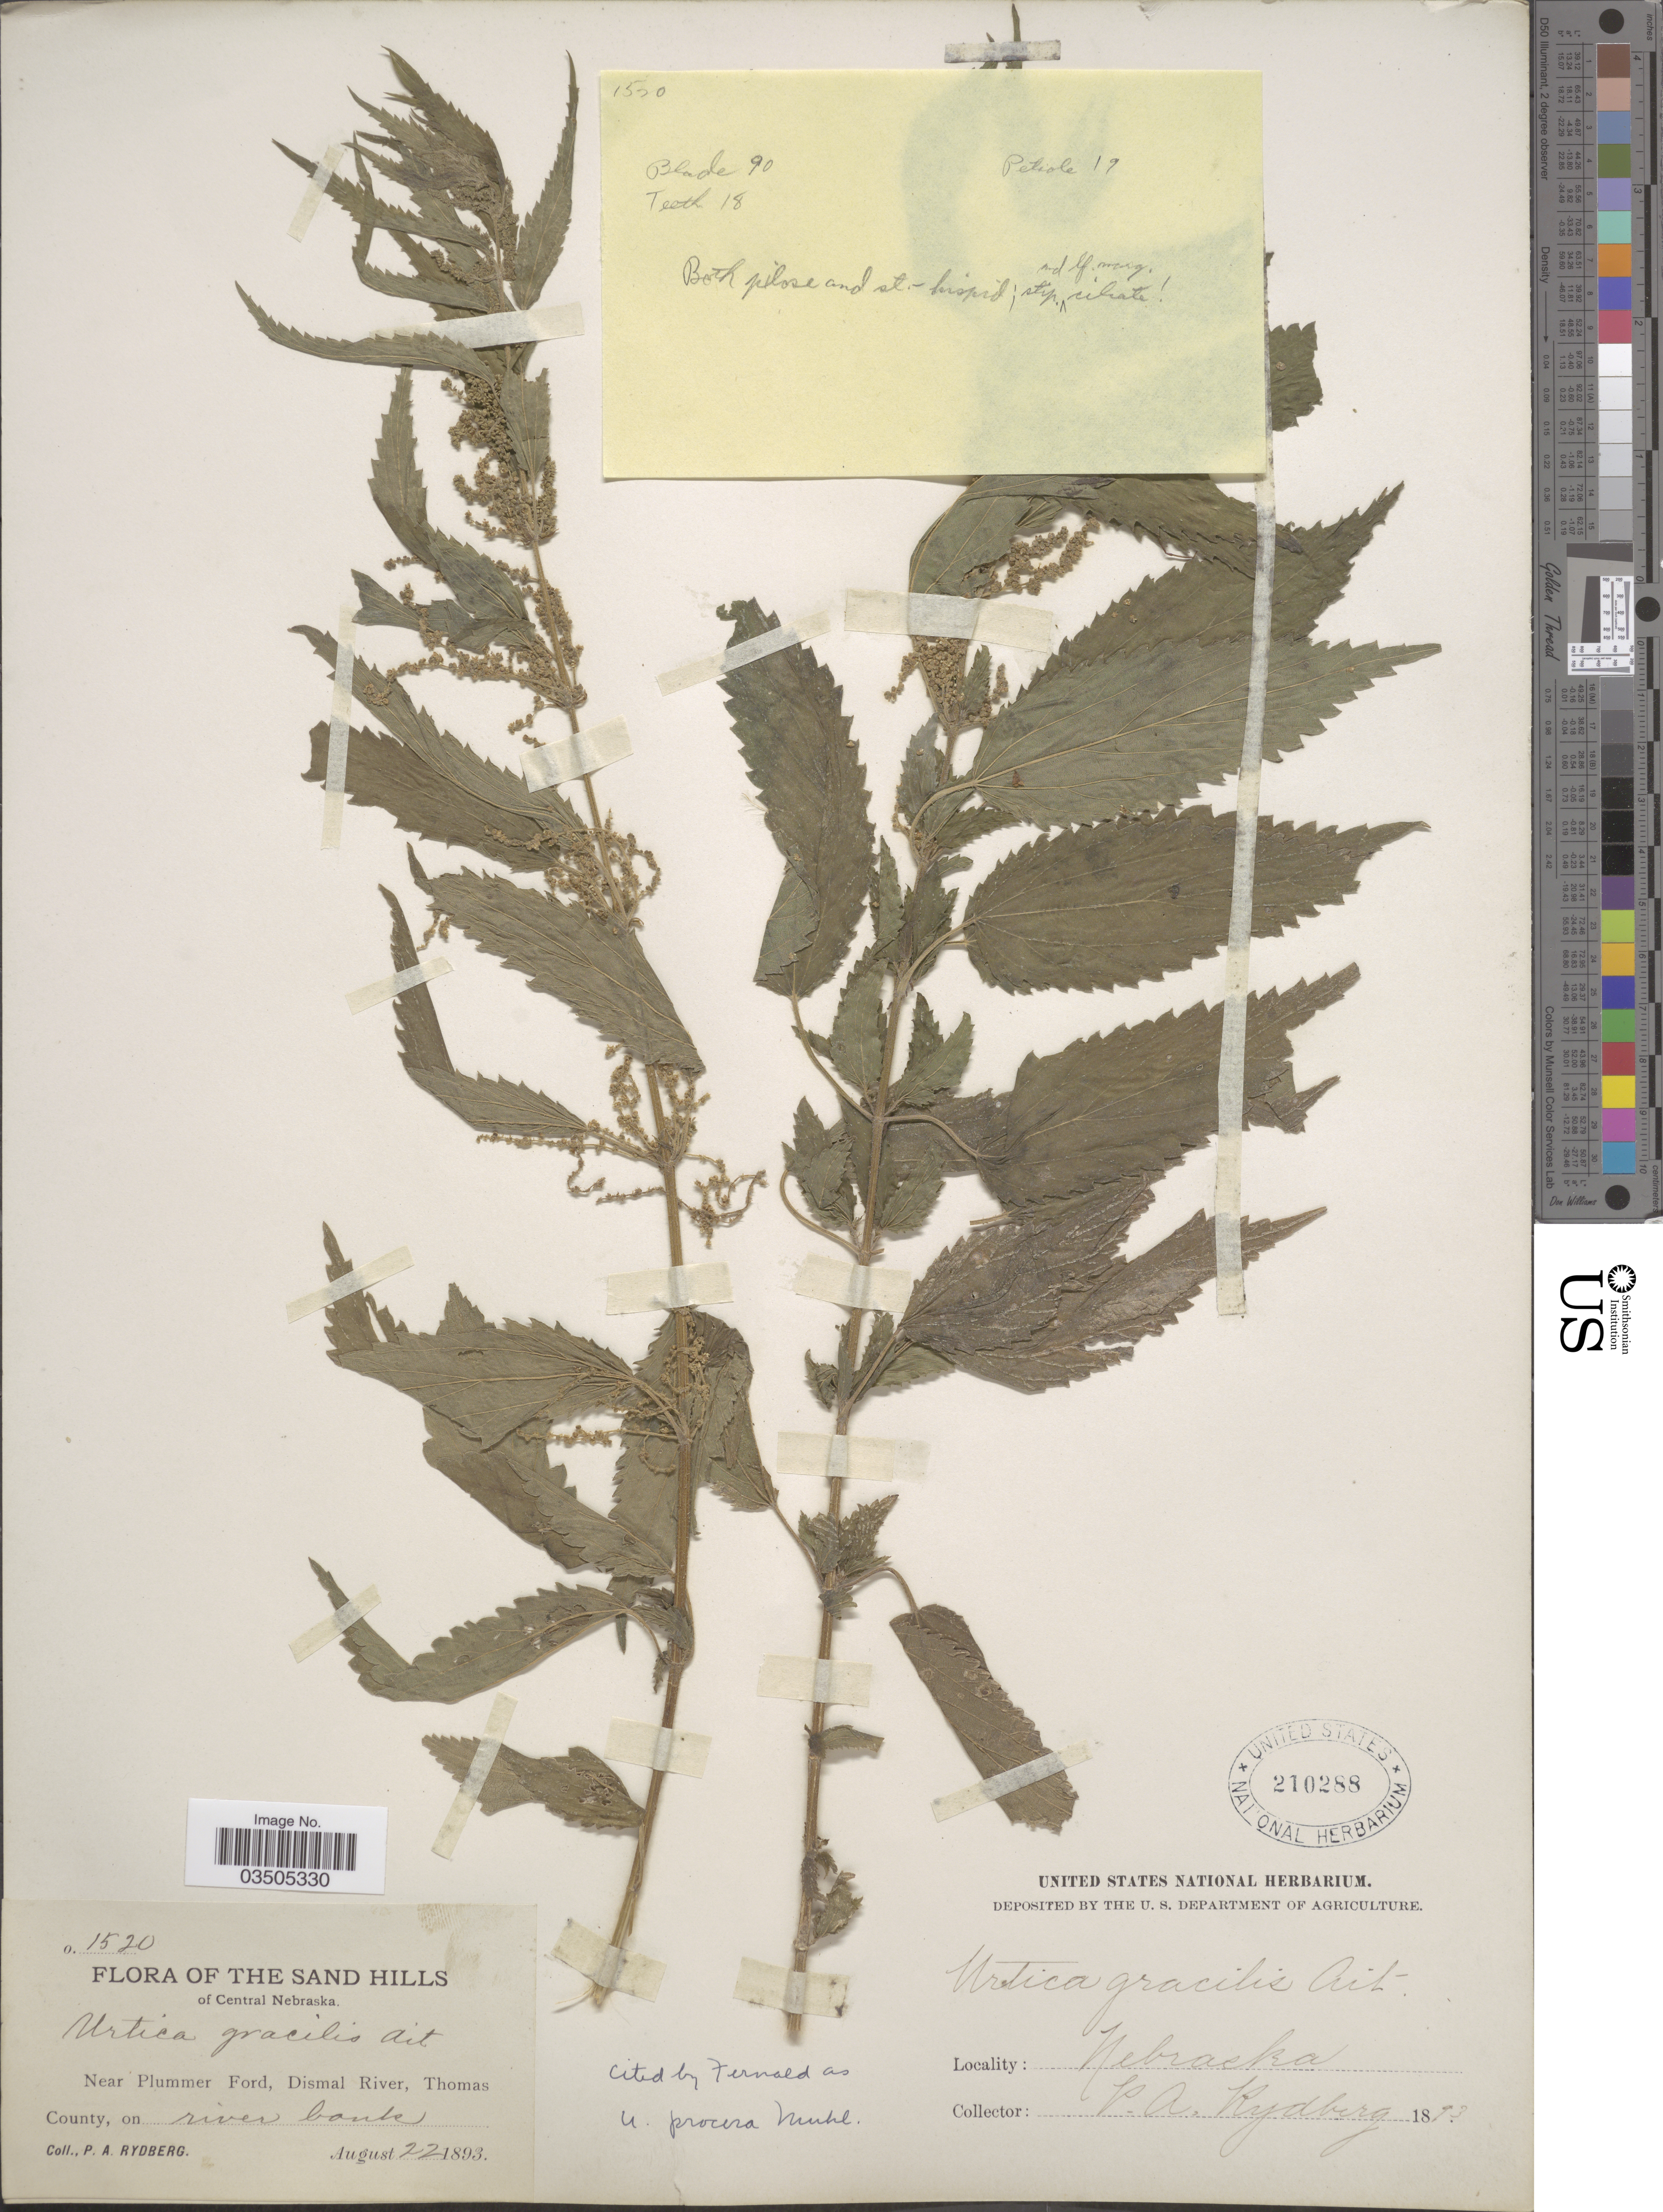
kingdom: Plantae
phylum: Tracheophyta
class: Magnoliopsida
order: Rosales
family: Urticaceae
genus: Urtica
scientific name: Urtica dioica subsp. gracilis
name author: L.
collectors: P. A. Rydberg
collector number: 1520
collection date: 1893-08-22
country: United States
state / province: Nebraska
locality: The Sand Hills of Central Nebraska. Near Plummer Ford, Dismal River, Thomas County.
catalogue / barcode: US 210288